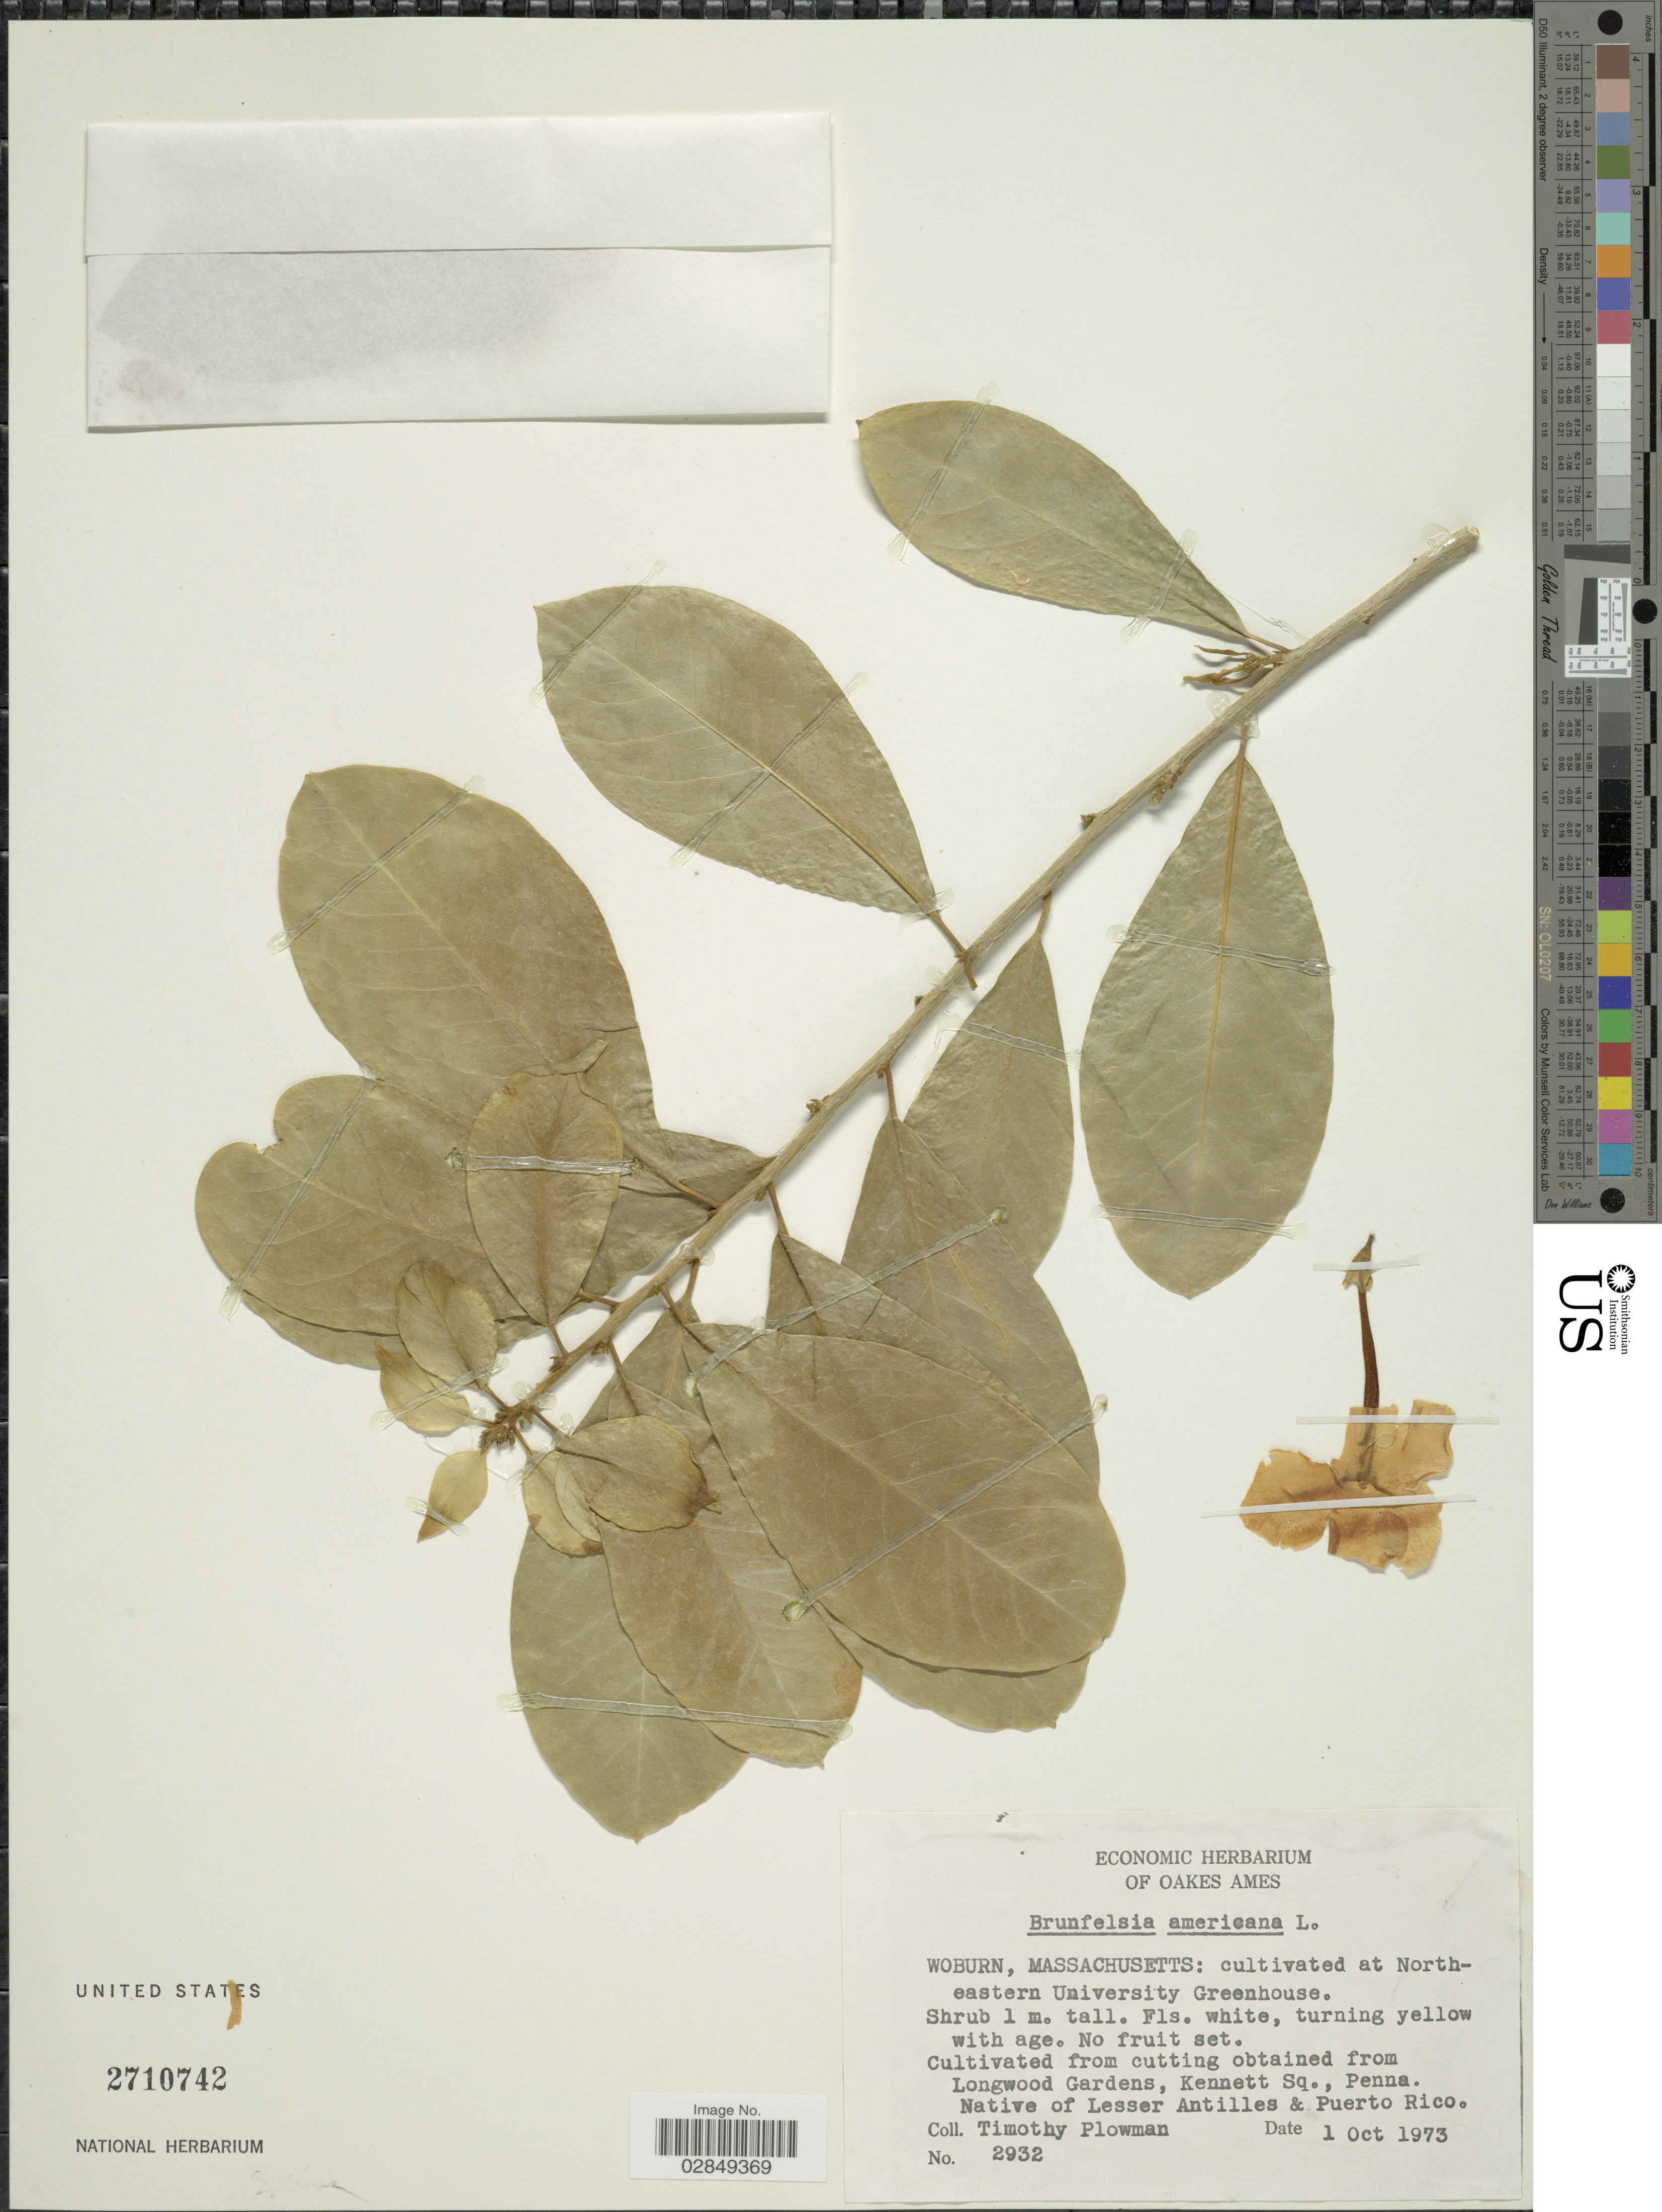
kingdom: Plantae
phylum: Tracheophyta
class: Magnoliopsida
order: Solanales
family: Solanaceae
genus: Brunfelsia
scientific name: Brunfelsia americana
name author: L.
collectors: T. Plowman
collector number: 2932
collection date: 1973-10-01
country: United States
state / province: Massachusetts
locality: Woburn, Massachusetts: cultivated at North-eastern University Greenhouse.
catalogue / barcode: US 2710742